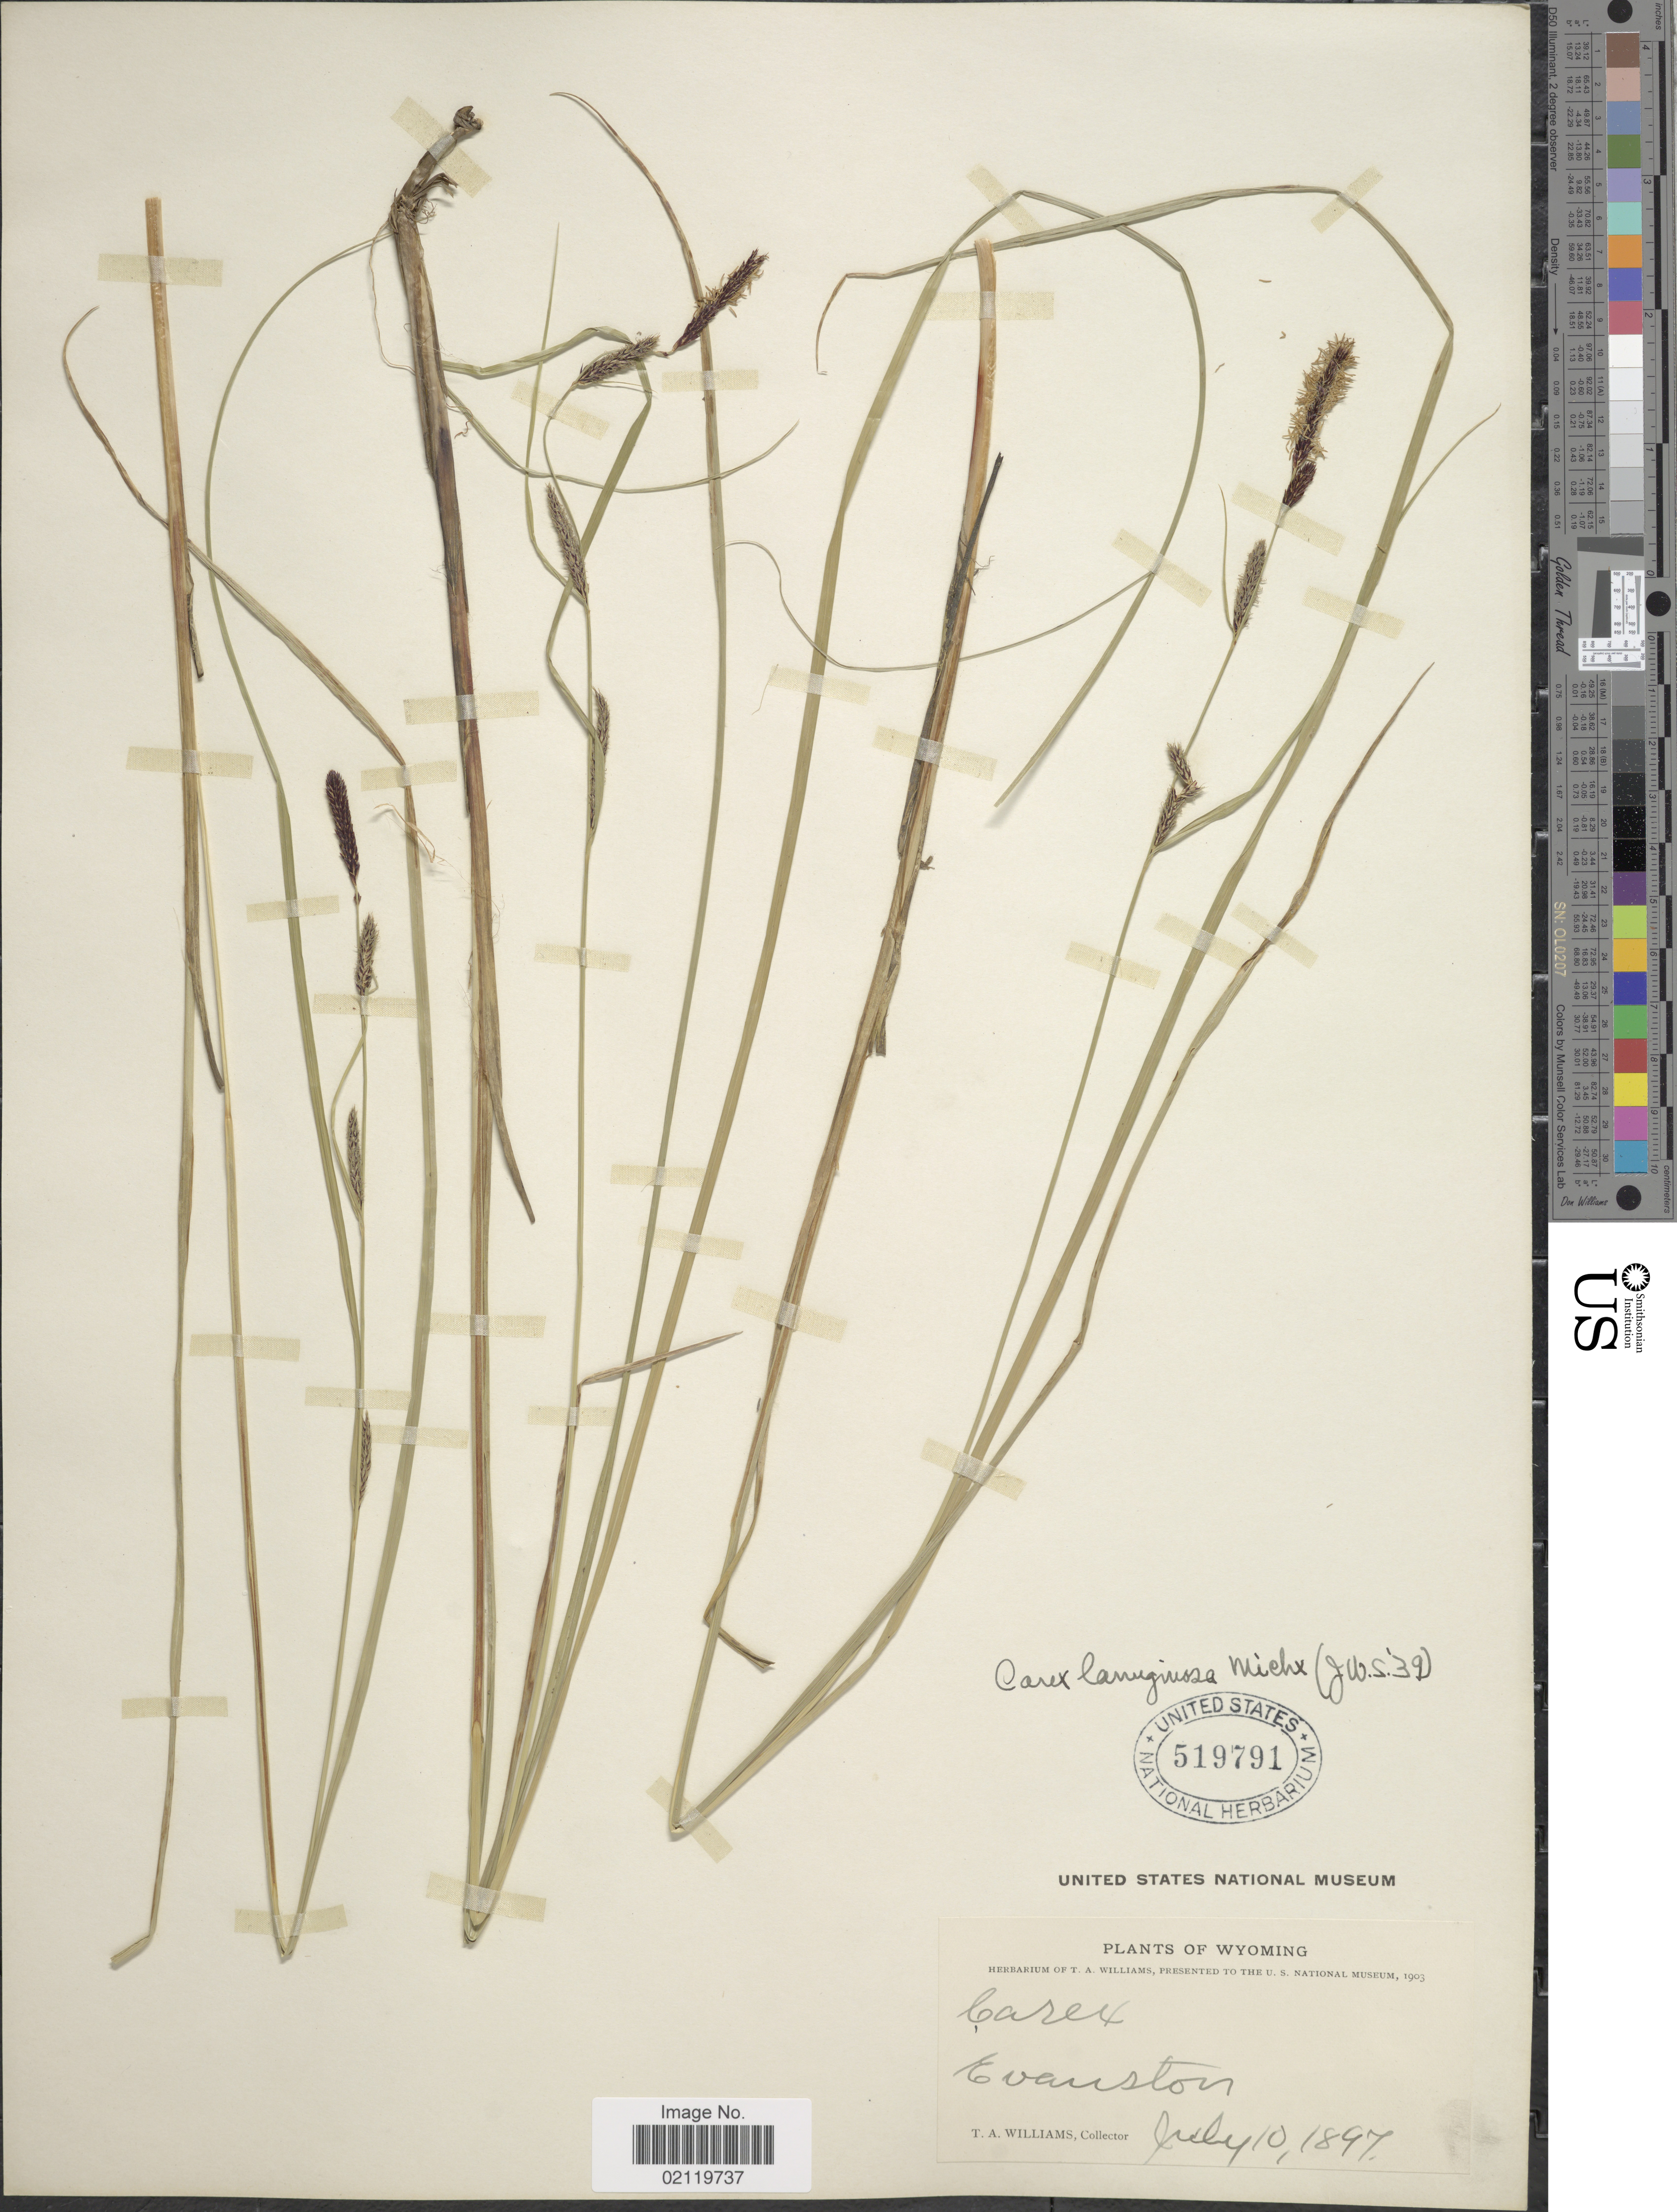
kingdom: Plantae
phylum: Tracheophyta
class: Liliopsida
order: Poales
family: Cyperaceae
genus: Carex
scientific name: Carex pellita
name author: Muhl. ex Willd.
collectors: T. A. Williams (herbarium)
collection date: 1897-07-10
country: United States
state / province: Wyoming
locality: Evanston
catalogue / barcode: US 519791